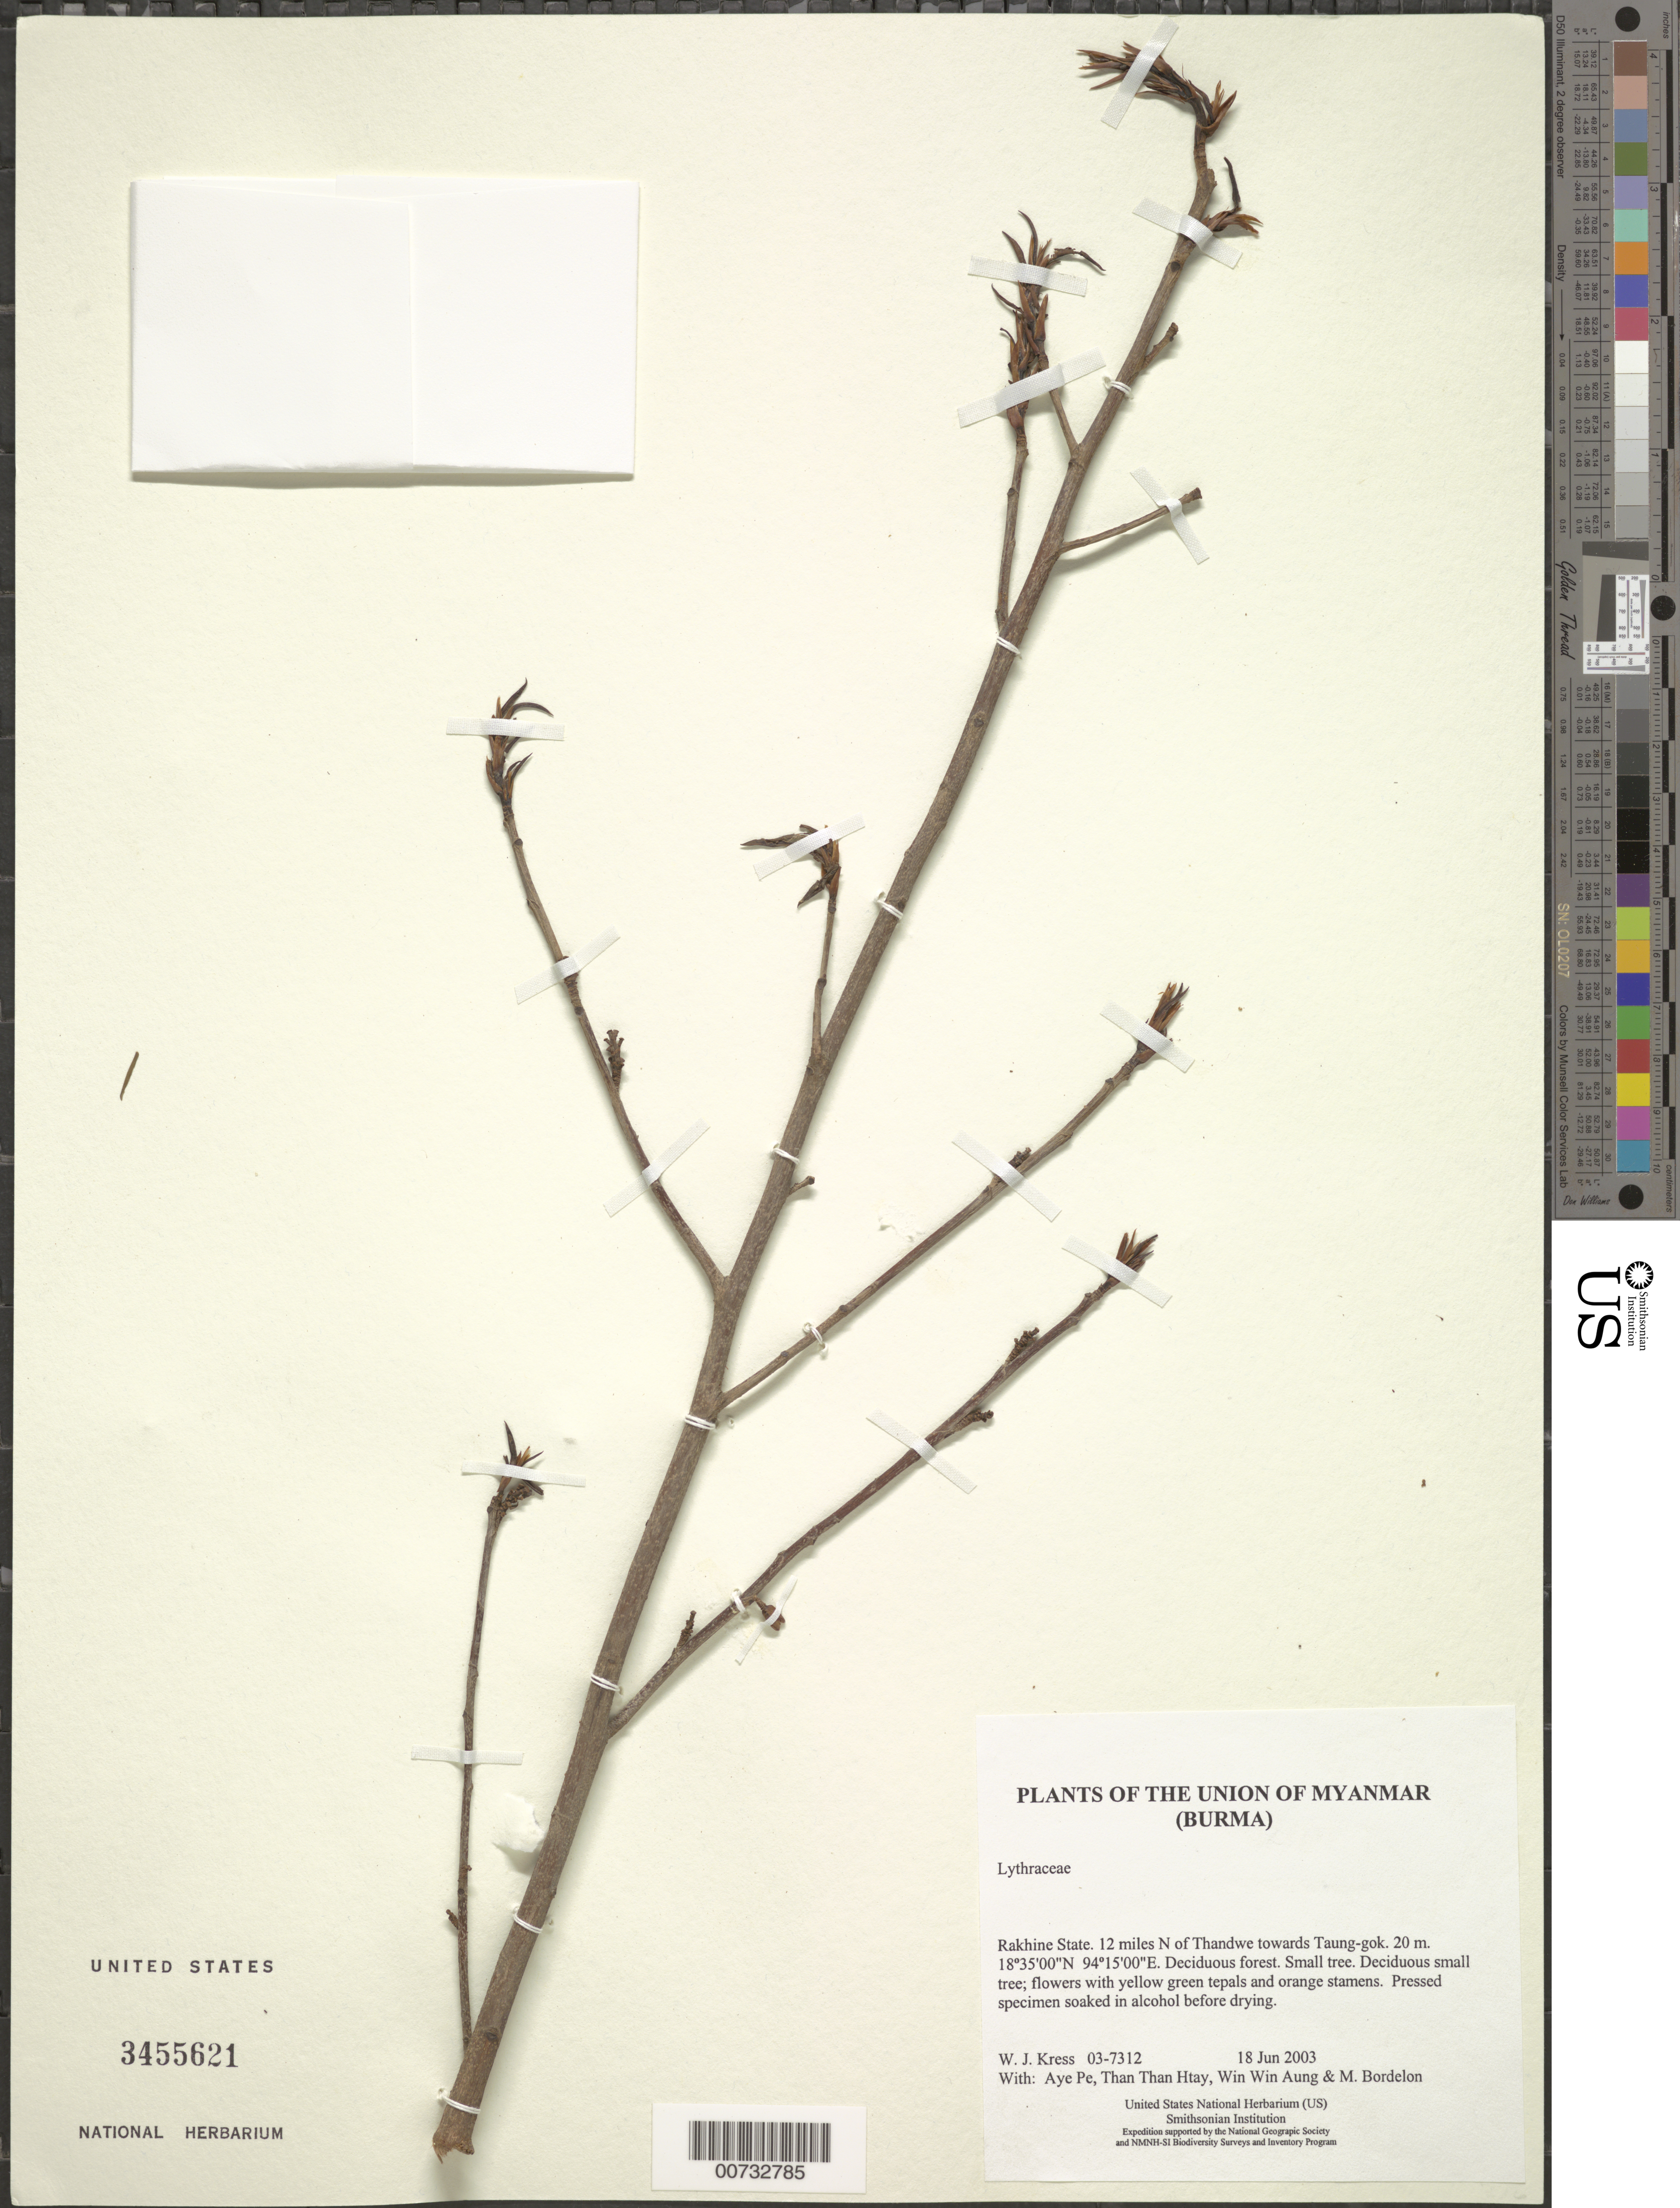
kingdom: Plantae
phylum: Tracheophyta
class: Magnoliopsida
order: Myrtales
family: Lythraceae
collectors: W. J. Kress, Aye Pe, Than Than Htay, Win Win Aung & M. Bordelon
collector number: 03-7312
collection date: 2003-06-18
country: Myanmar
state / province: Rakhine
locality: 12 miles N of Thandwe towards Taung-gok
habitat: Deciduous forest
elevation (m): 20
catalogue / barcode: US 3455621